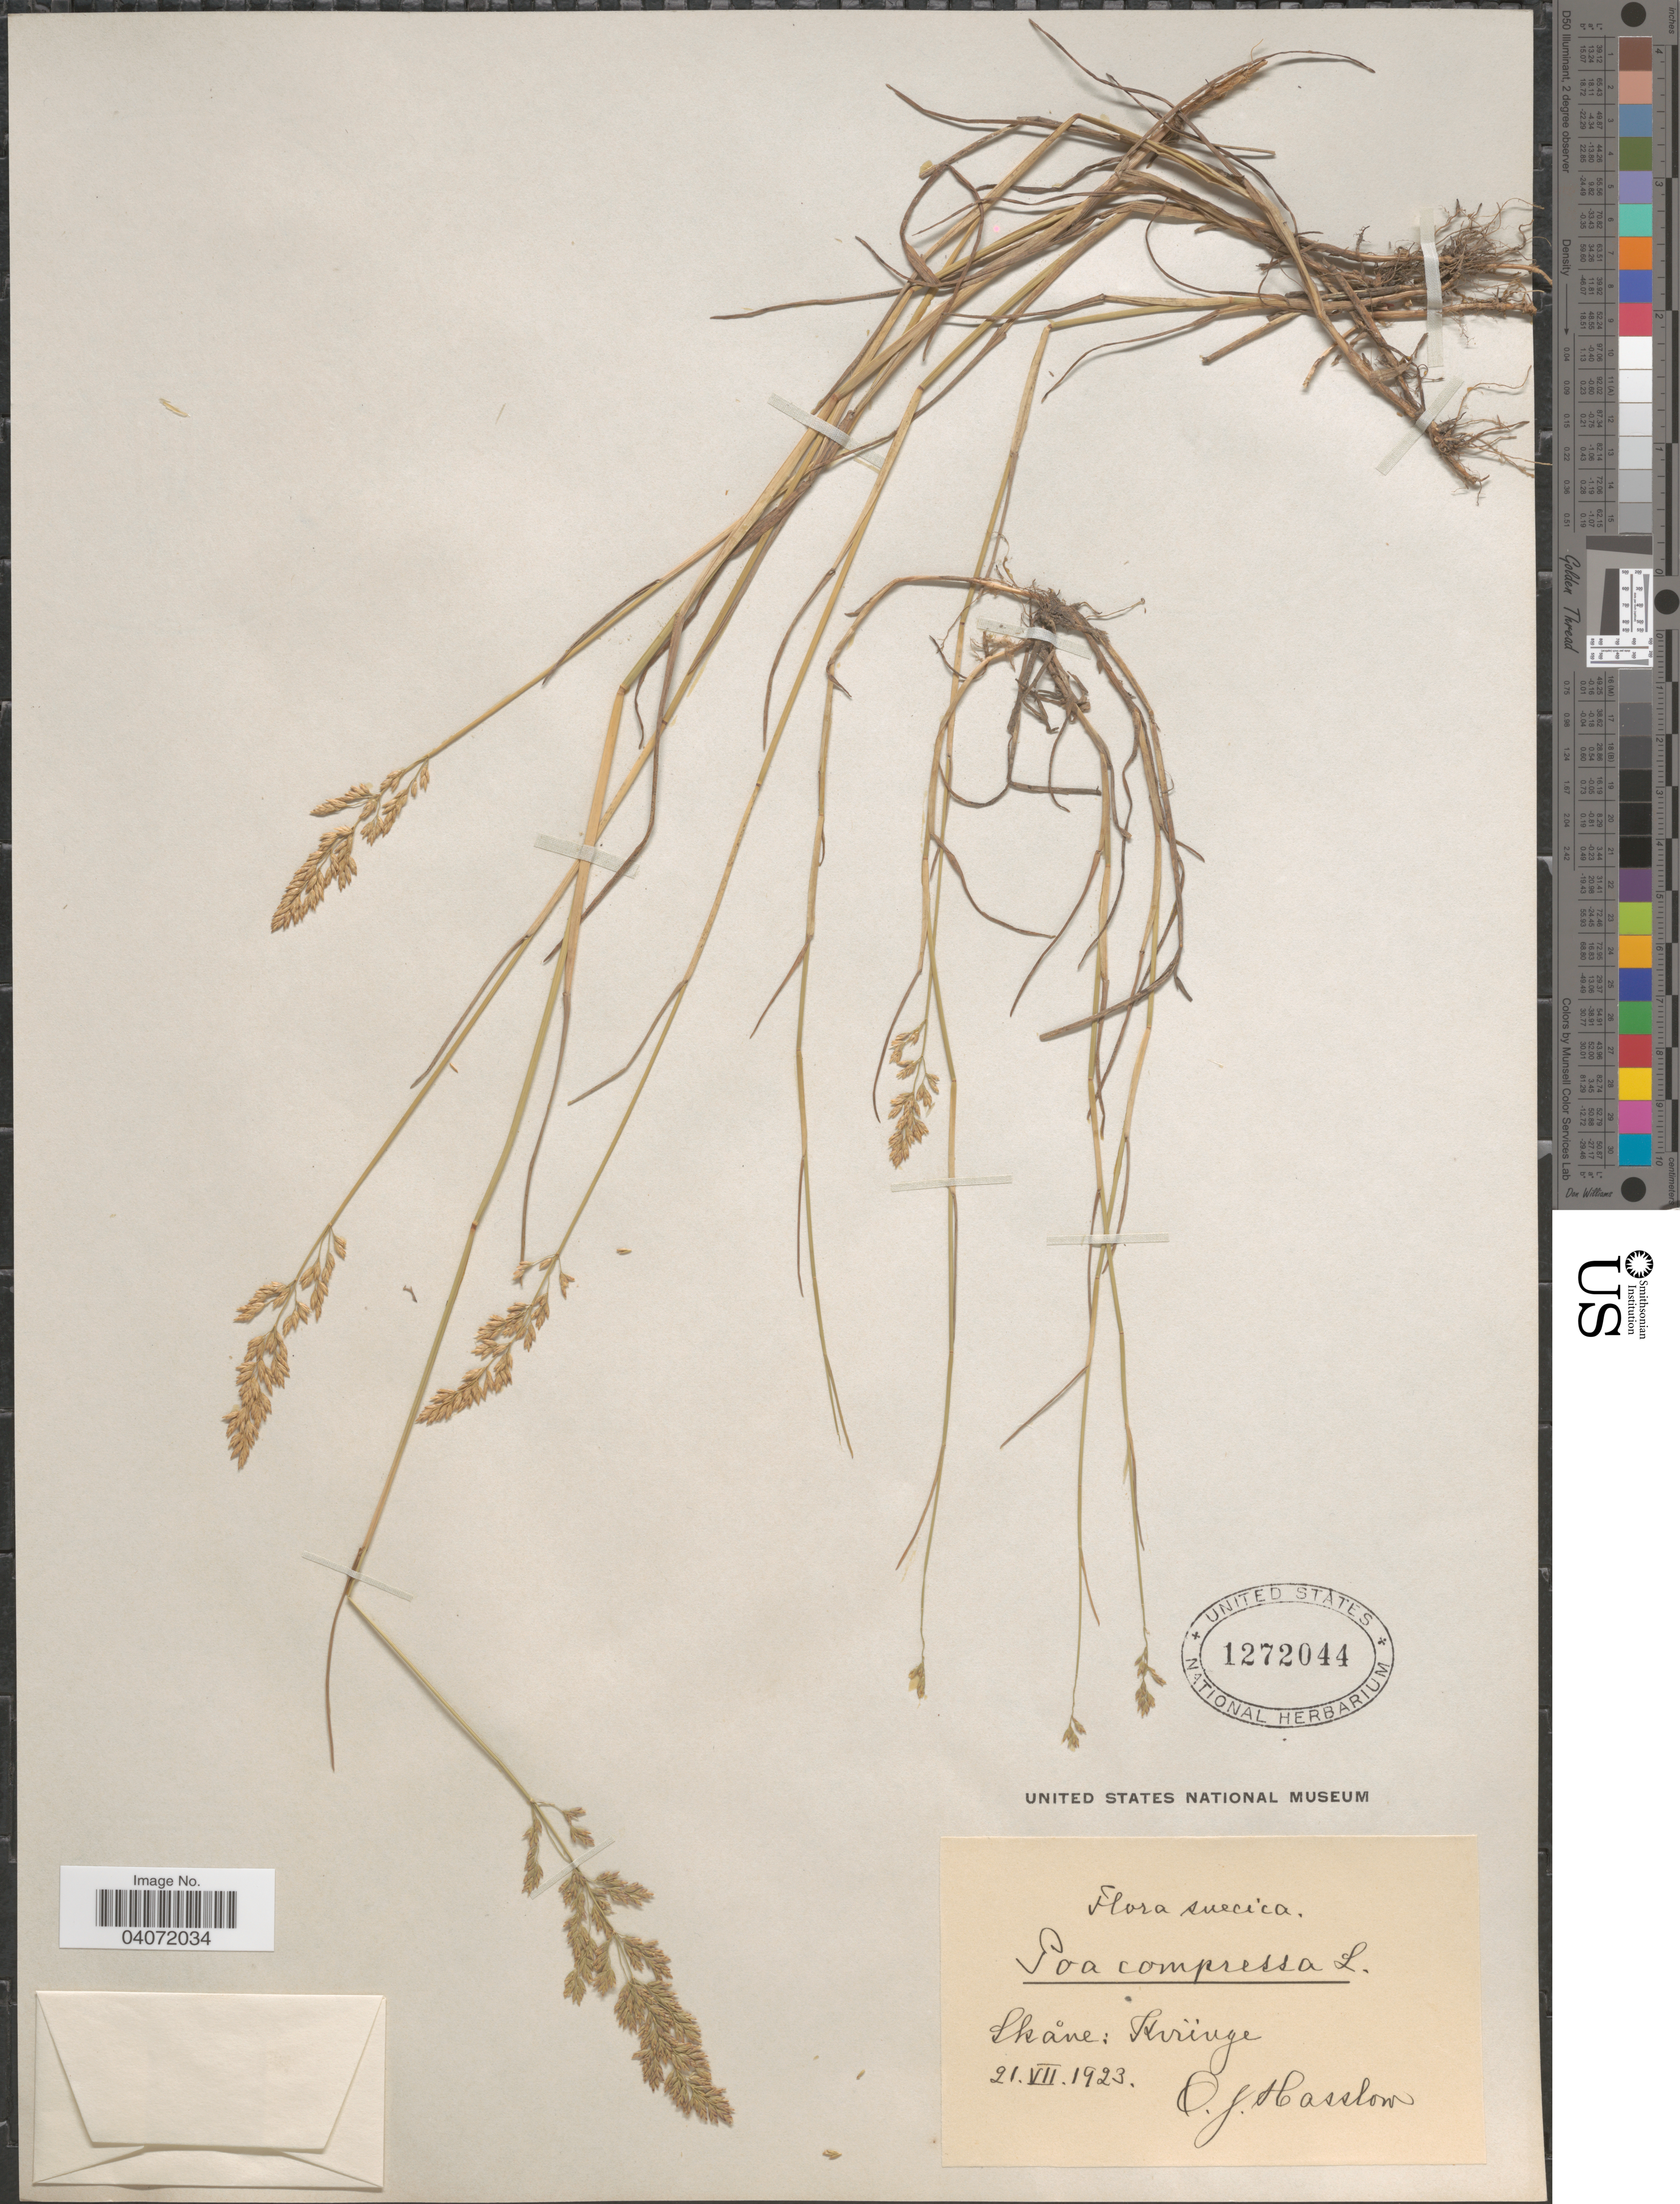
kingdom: Plantae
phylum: Tracheophyta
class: Liliopsida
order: Poales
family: Poaceae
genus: Poa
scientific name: Poa compressa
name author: L.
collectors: O. Hasslow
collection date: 1923-07-21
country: Sweden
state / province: Skåne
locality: Suecica. Kvünge.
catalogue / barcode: US 1272044